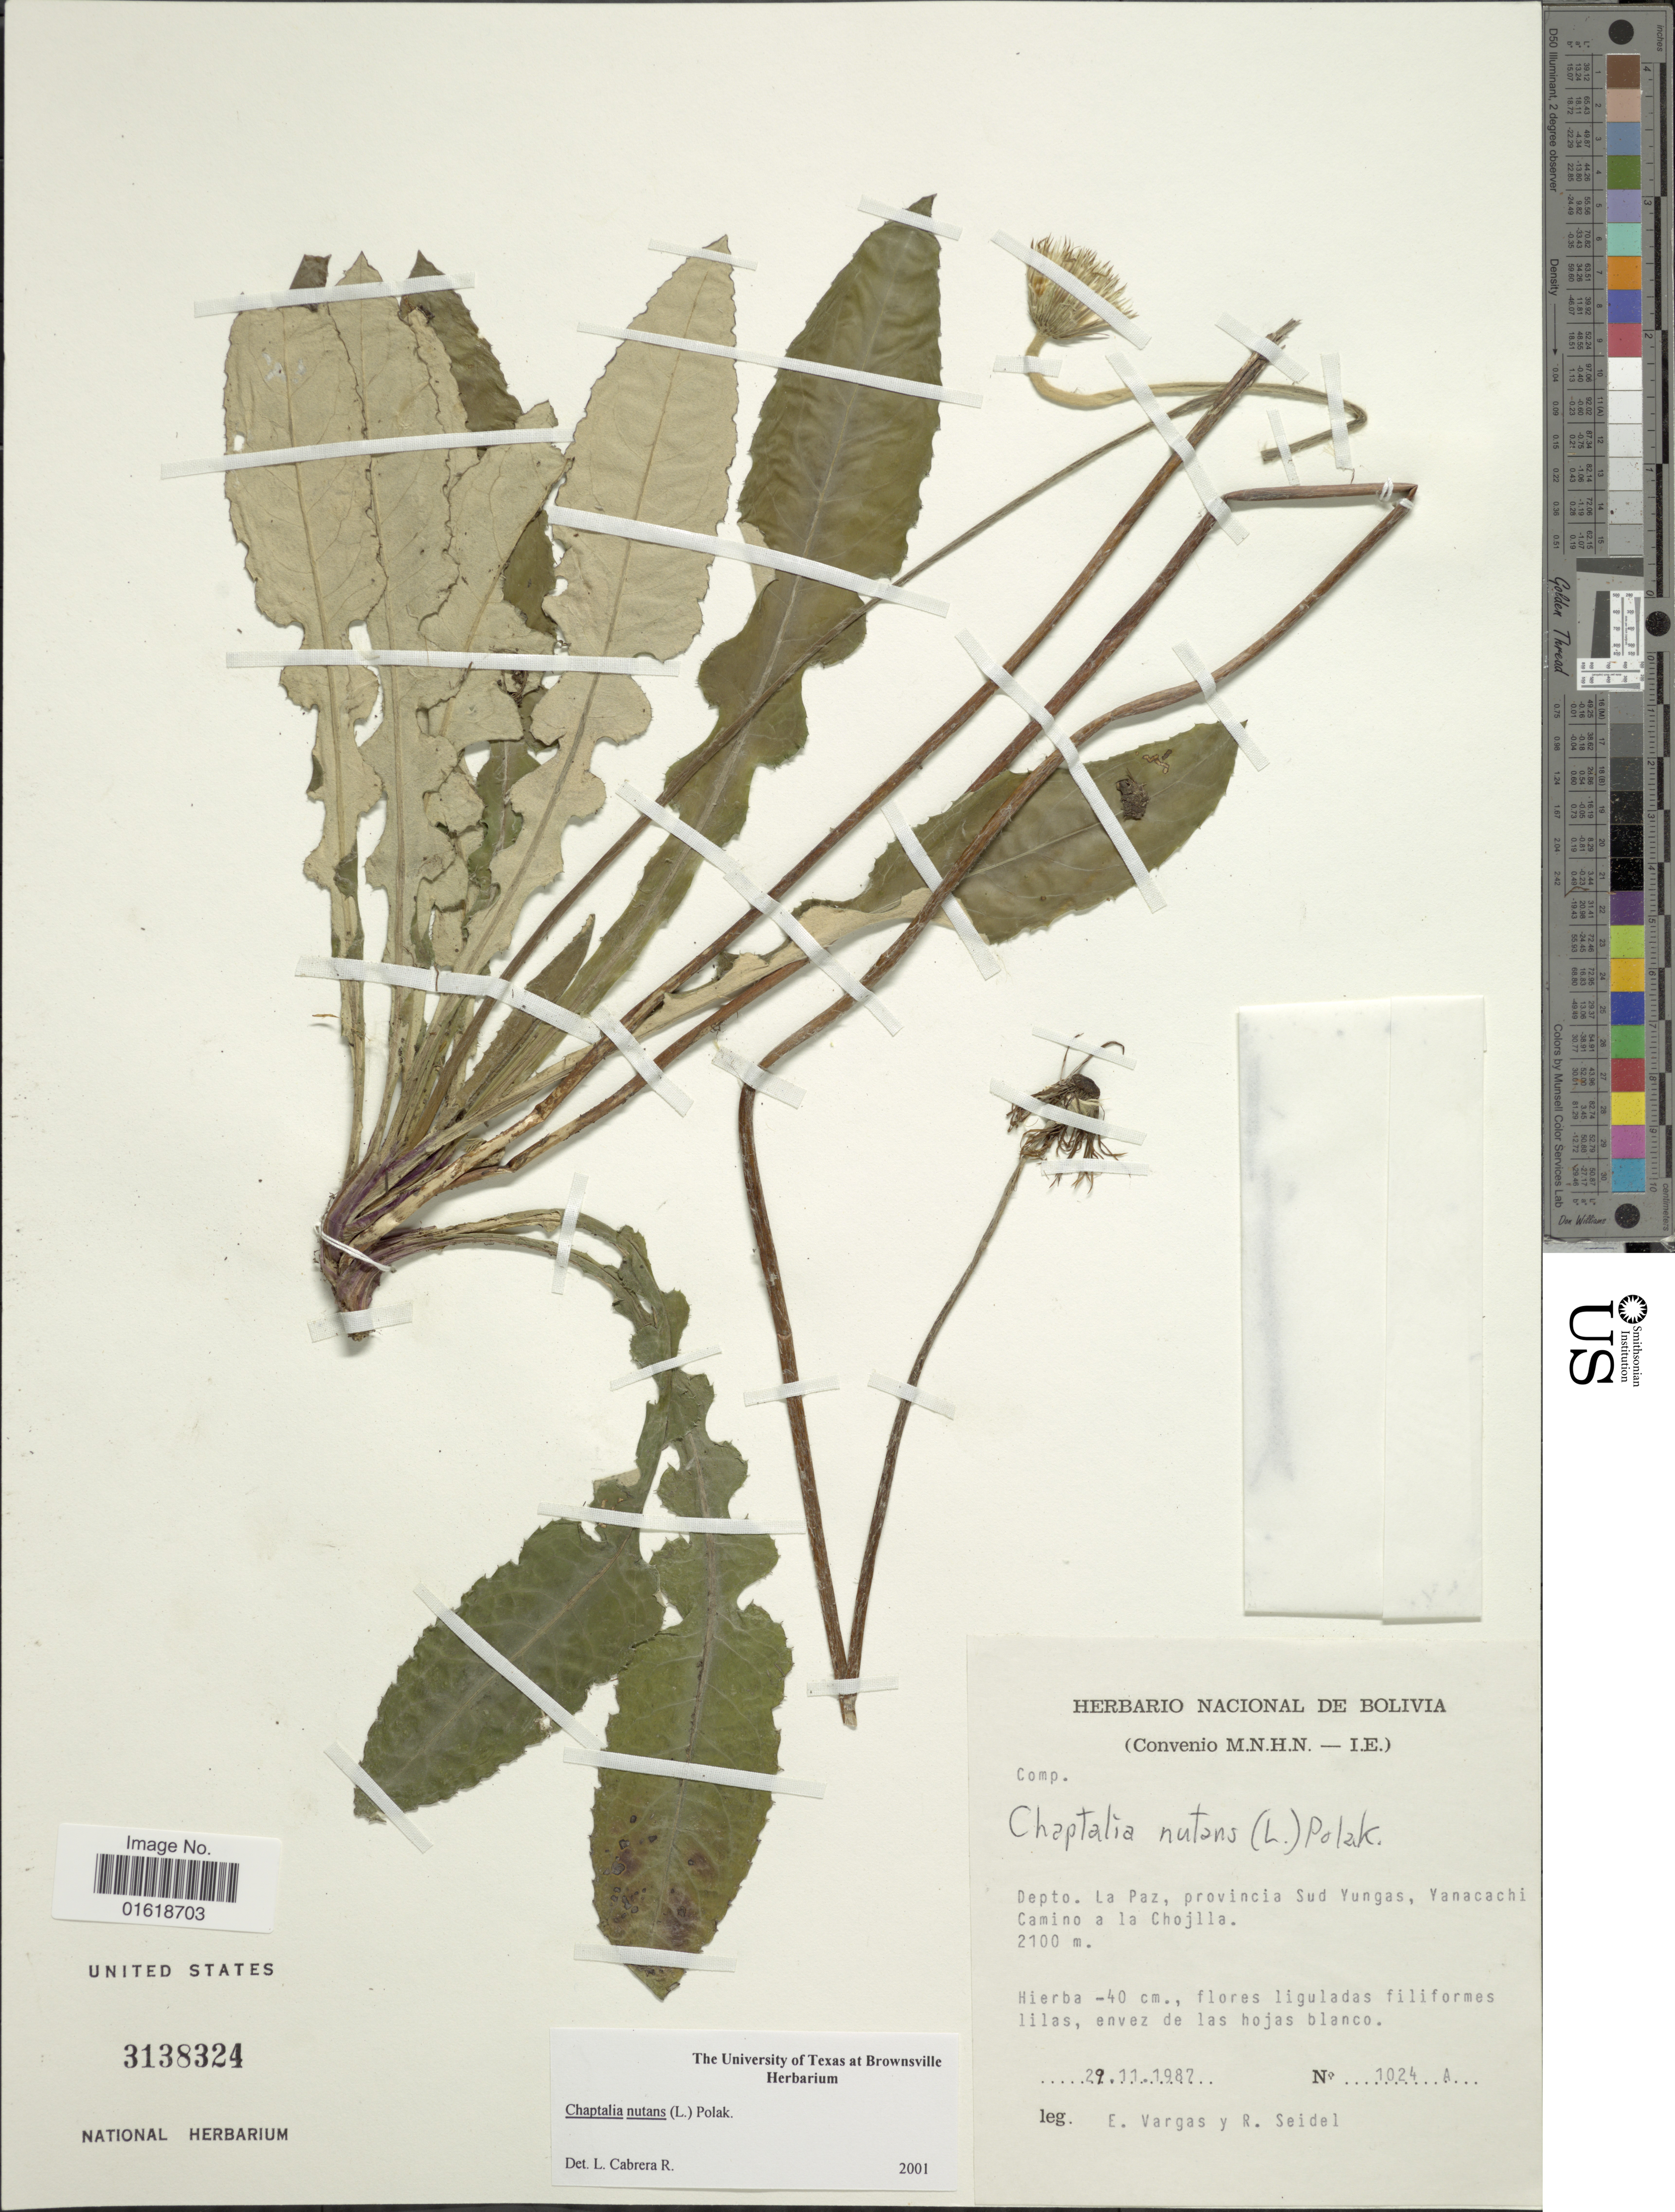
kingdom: Plantae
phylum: Tracheophyta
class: Magnoliopsida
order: Asterales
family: Asteraceae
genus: Chaptalia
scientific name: Chaptalia nutans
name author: (L.) Pol.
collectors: E. Vargas & R. Seidel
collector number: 1024 A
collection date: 1987-11-29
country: Bolivia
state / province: La Paz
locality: Depto. La Paz, provincia Sud Yungas, Yanacachi Camino a la Chojlla.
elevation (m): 2100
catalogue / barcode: US 3138324